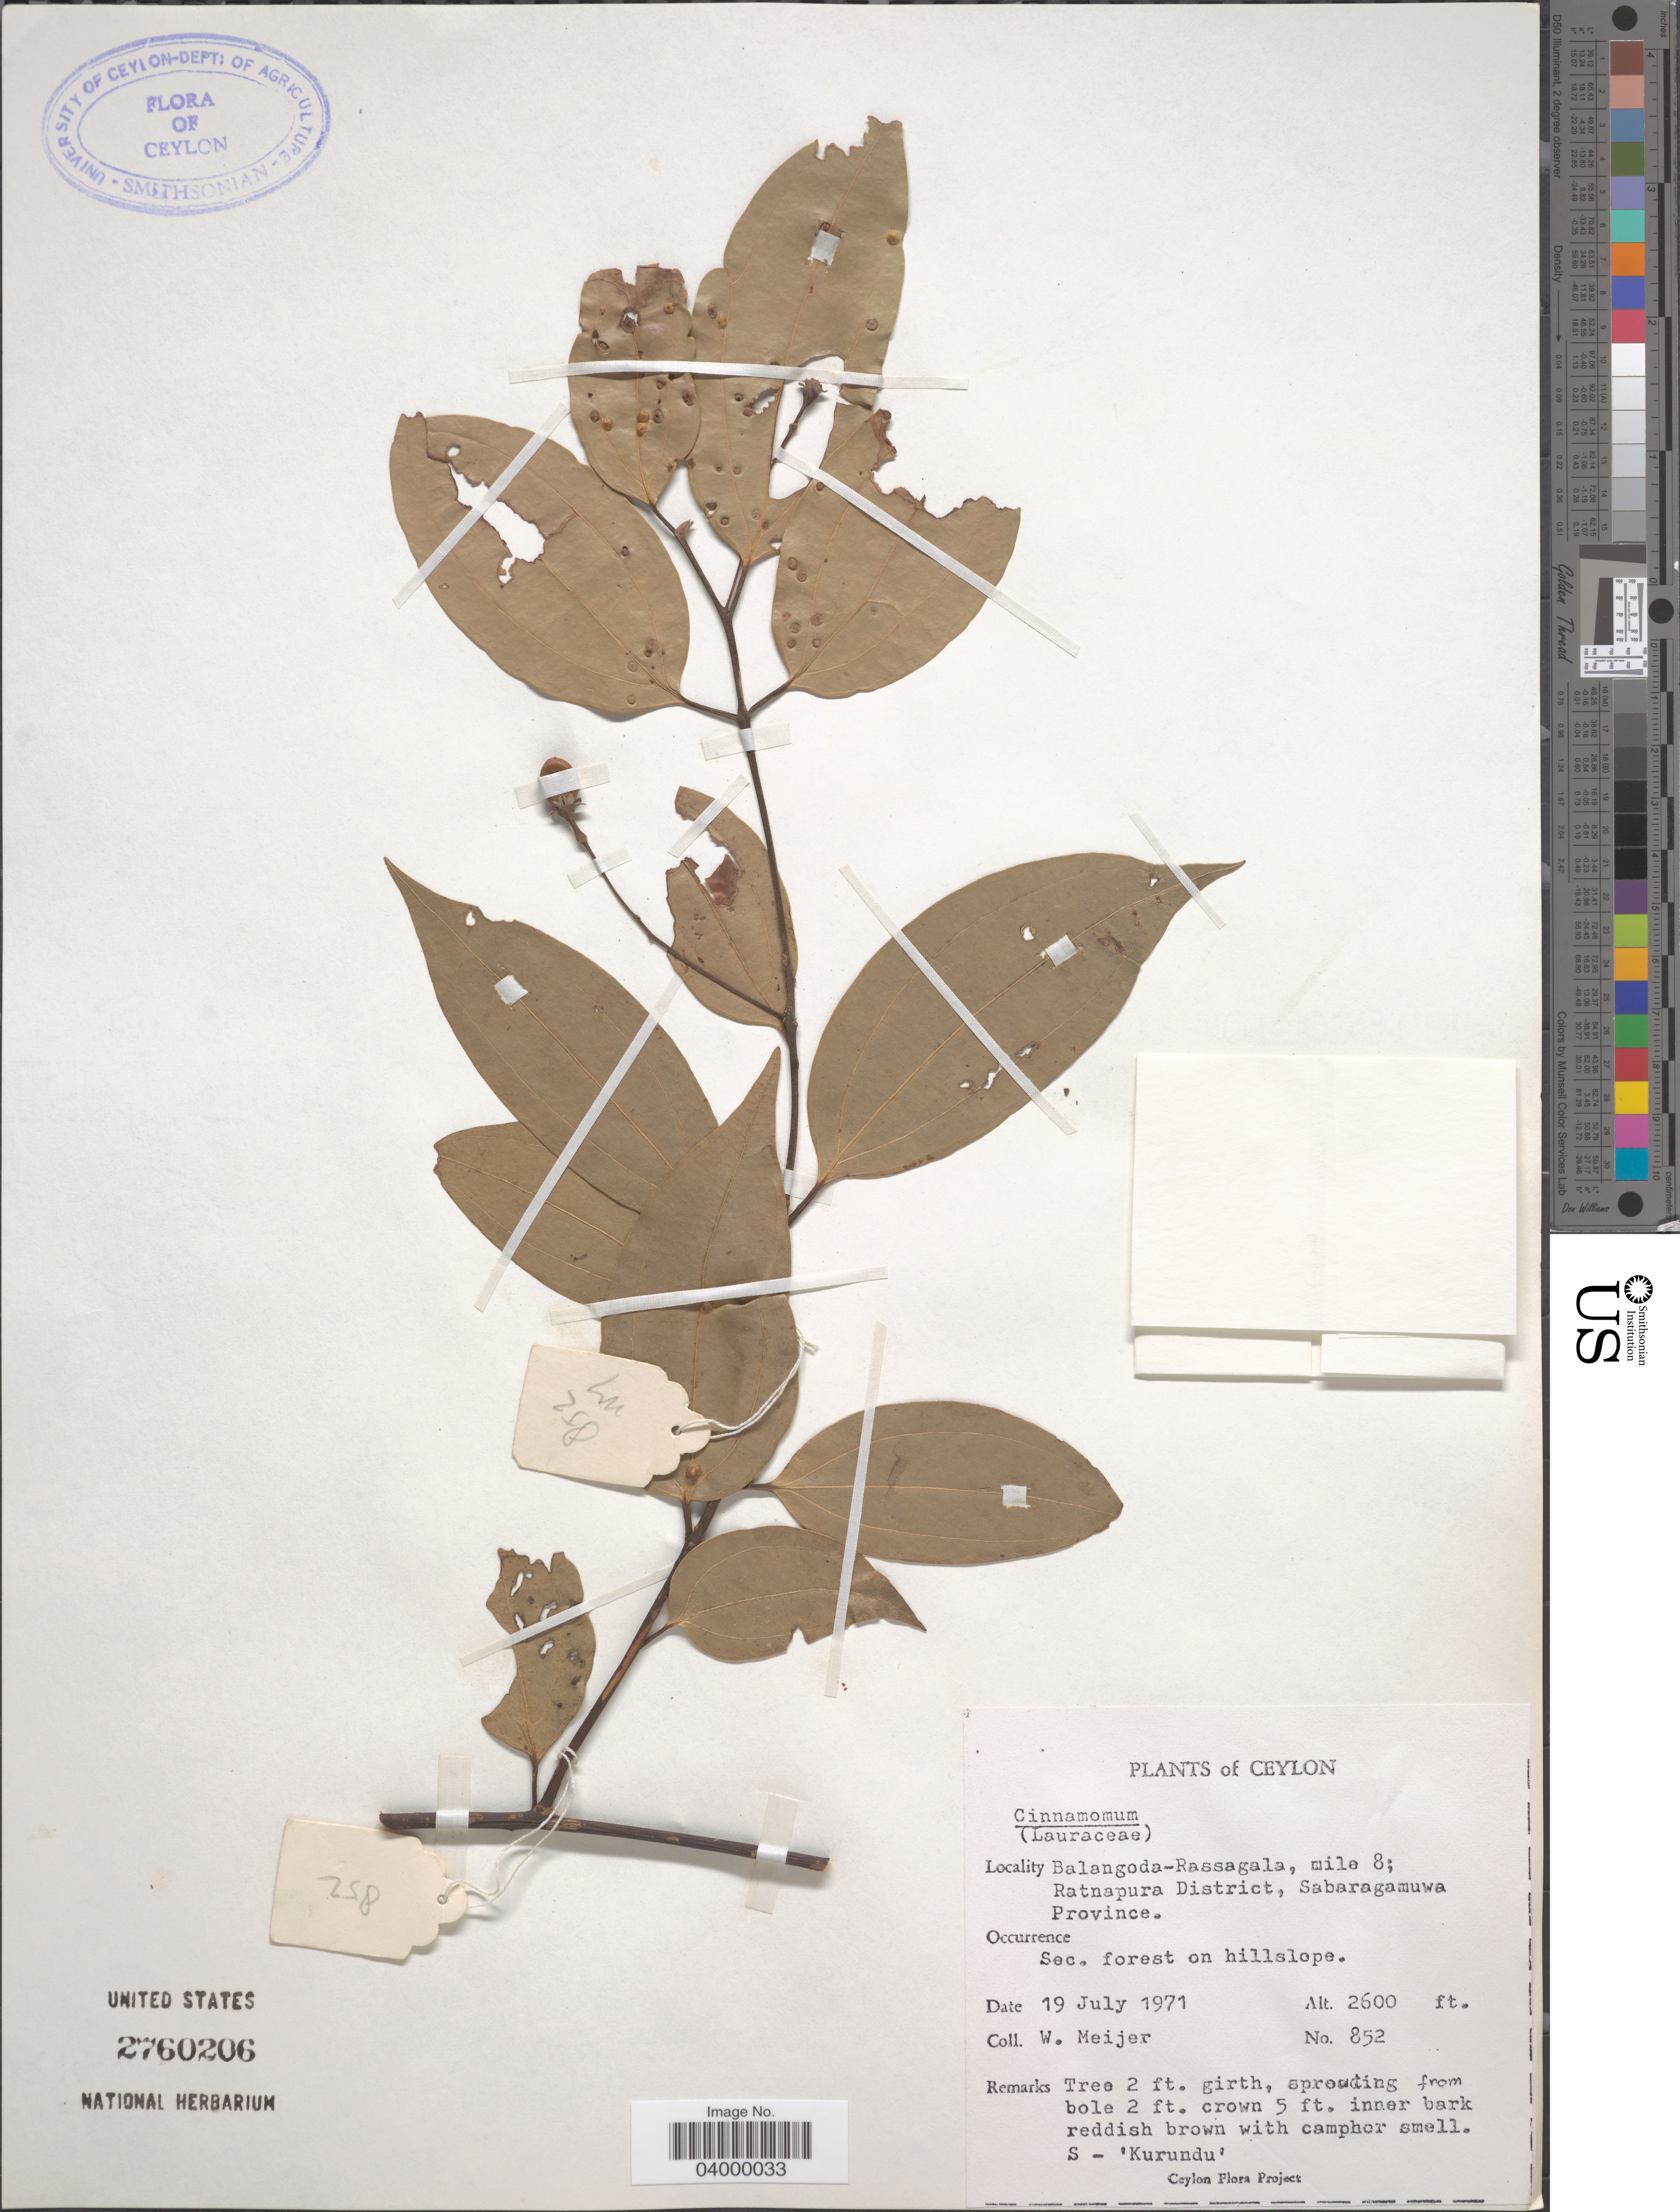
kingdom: Plantae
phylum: Tracheophyta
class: Magnoliopsida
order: Laurales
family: Lauraceae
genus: Cinnamomum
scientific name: Cinnamomum sp.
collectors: W. Meijer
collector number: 852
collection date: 1971-07-19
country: Sri Lanka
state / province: Sabaragamuwa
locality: Ceylon. Balangoda-Rassagala, mile 8; Ratnapura District.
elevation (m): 792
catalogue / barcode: US 2760206